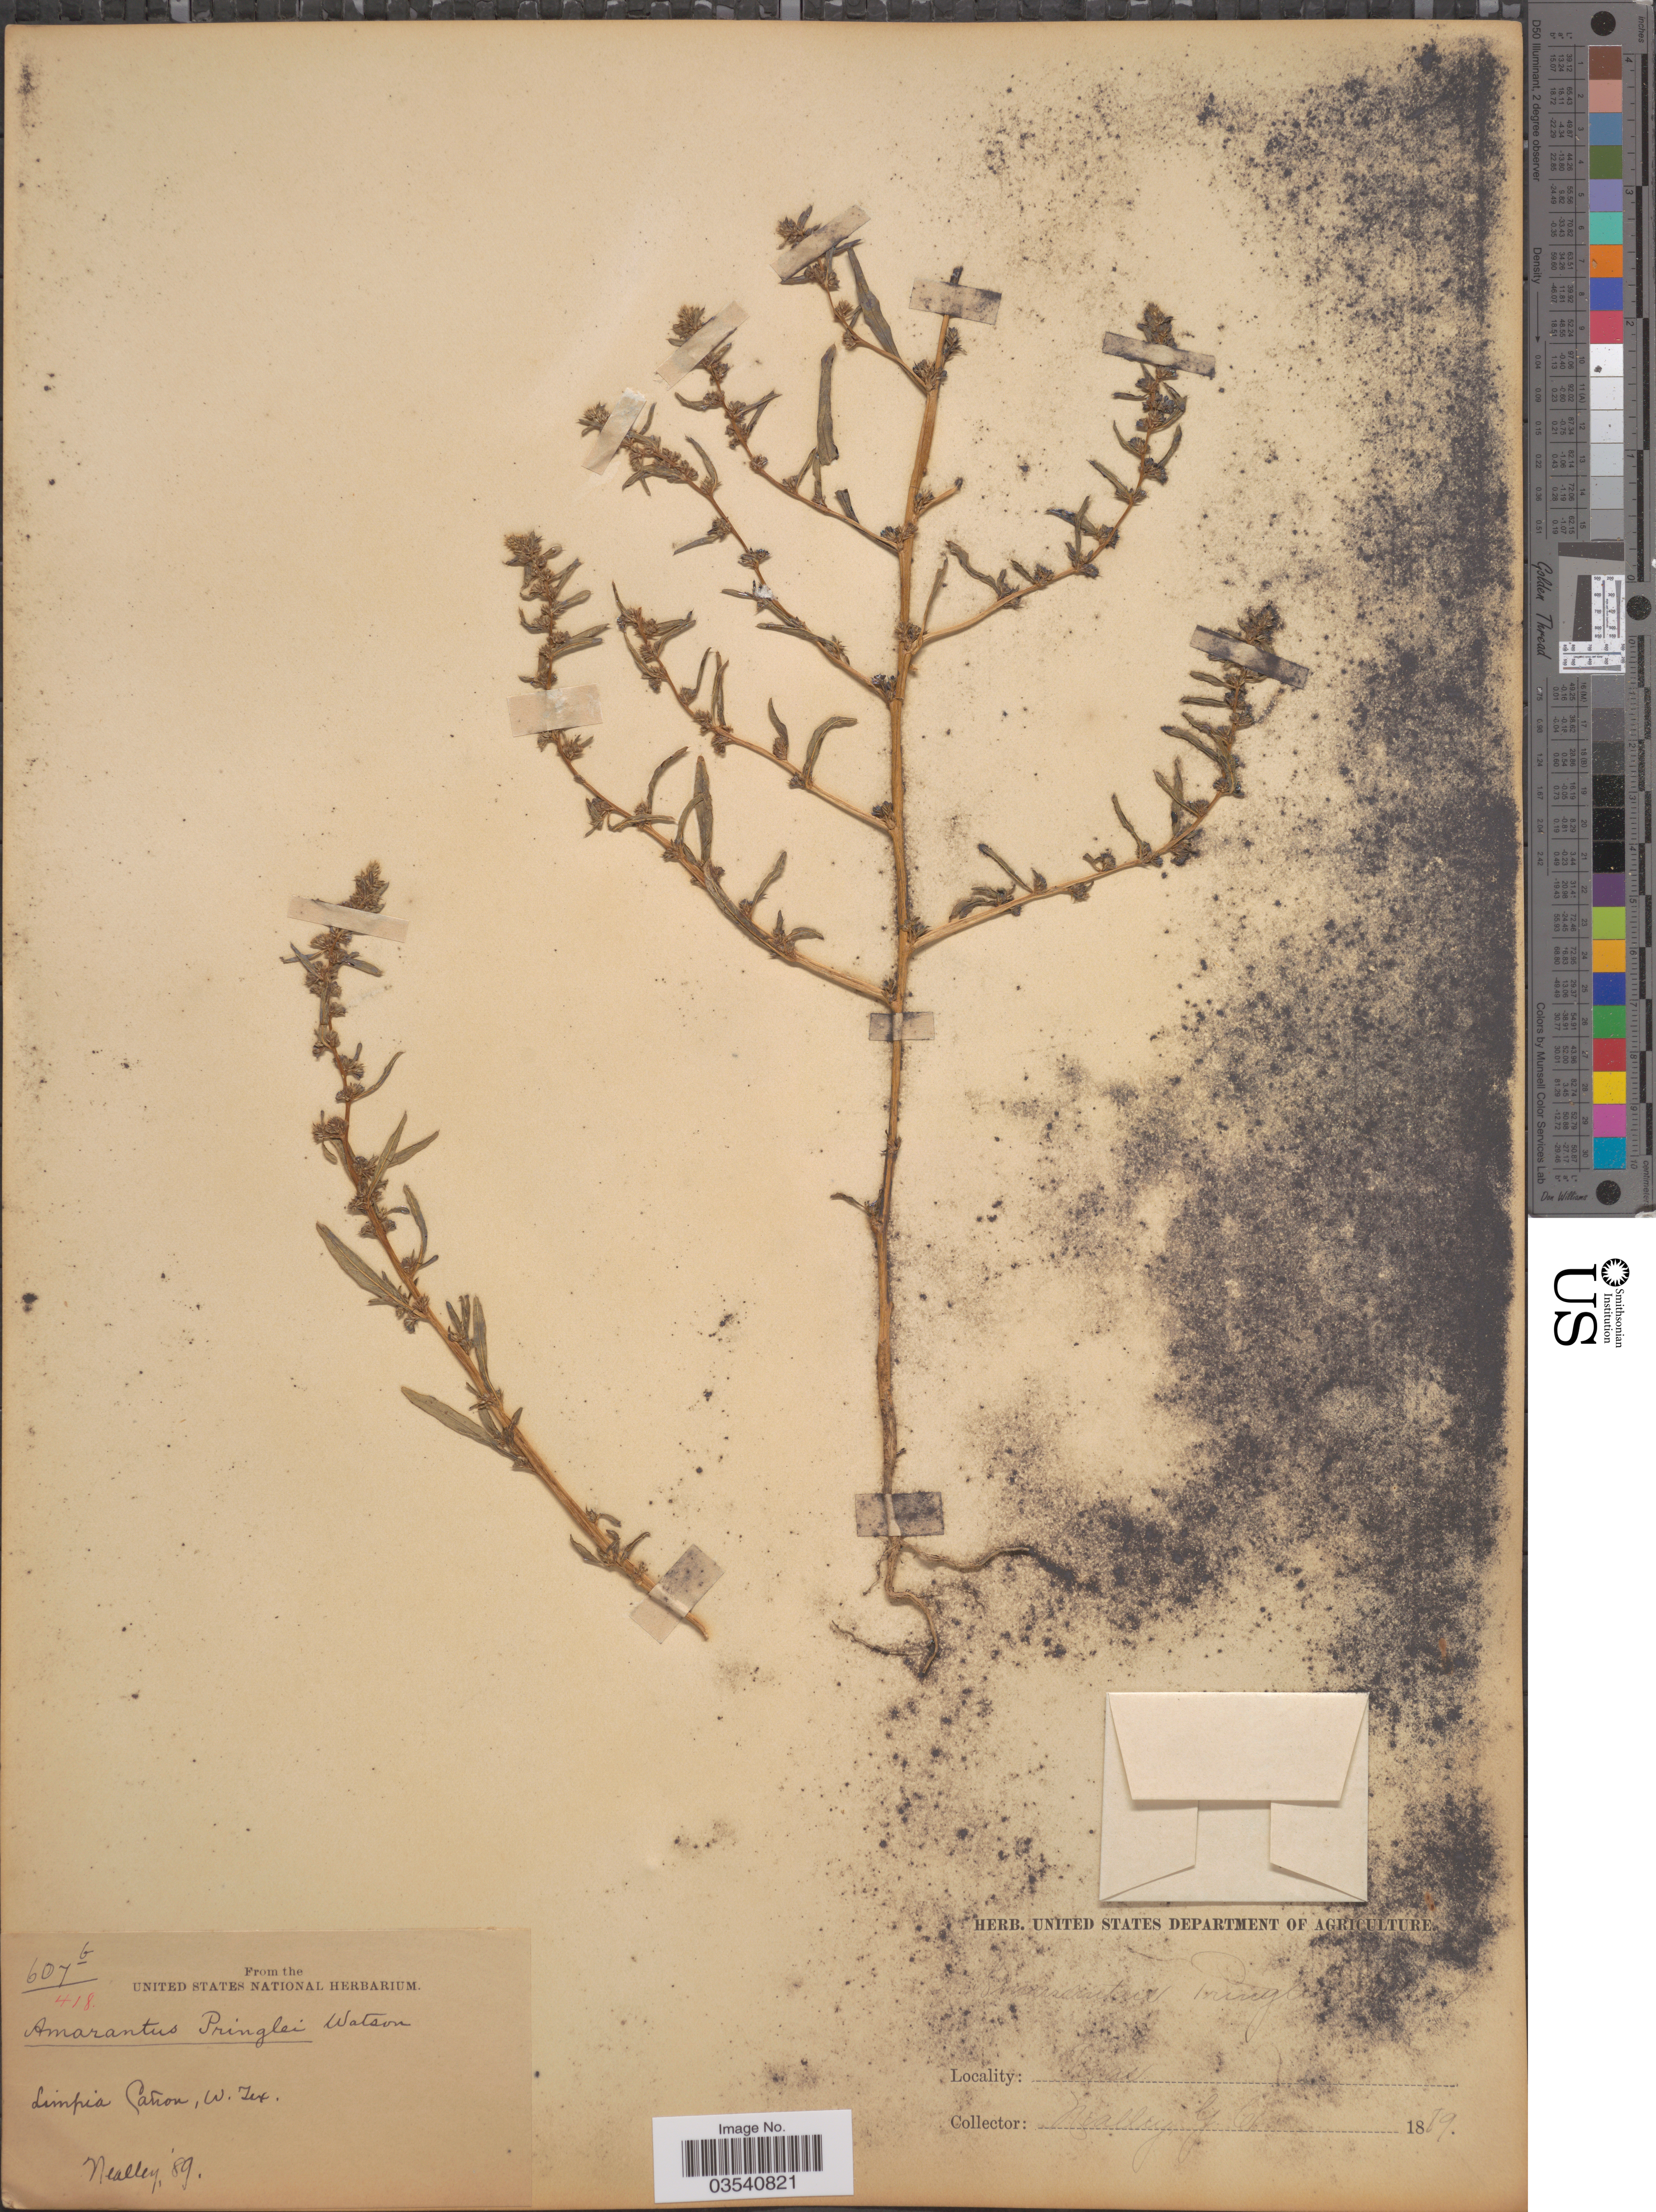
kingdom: Plantae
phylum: Tracheophyta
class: Magnoliopsida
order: Caryophyllales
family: Amaranthaceae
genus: Amaranthus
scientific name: Amaranthus pringlei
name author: S. Watson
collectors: Nealley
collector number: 607b/418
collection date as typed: Transcribed d/m/y: //89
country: United States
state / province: Texas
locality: Limpia Cañon, W. Tex.